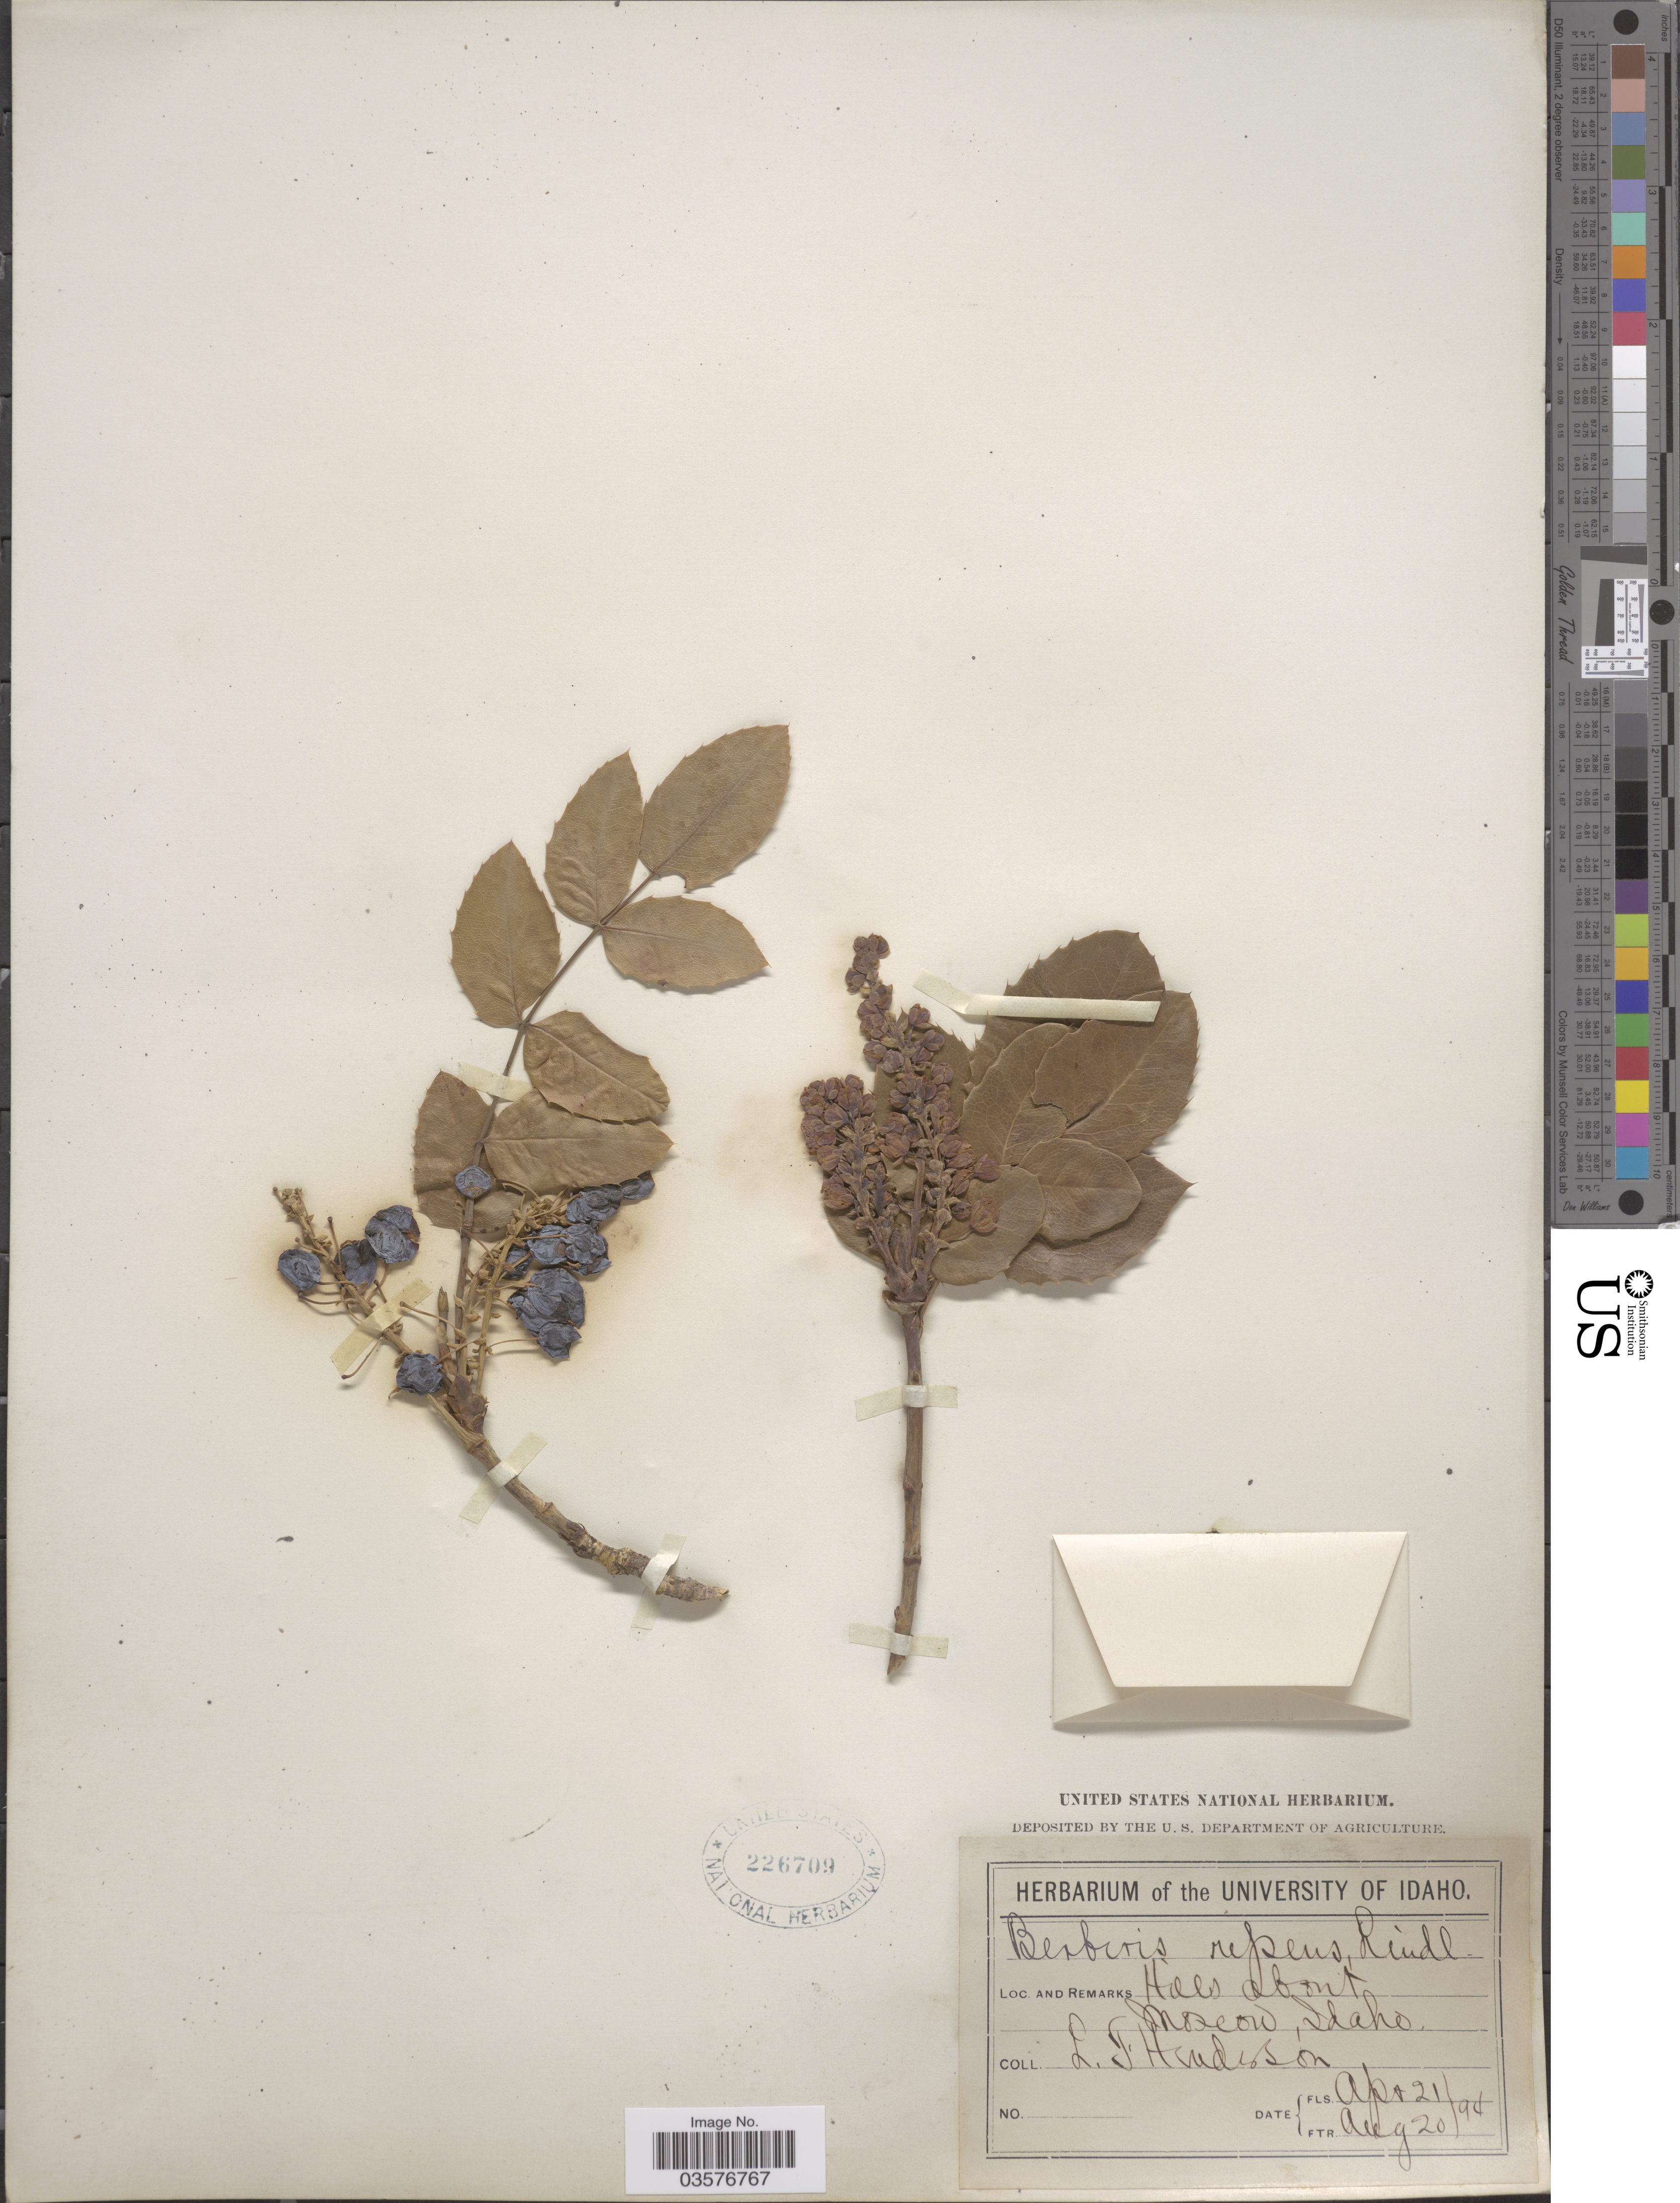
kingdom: Plantae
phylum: Tracheophyta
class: Magnoliopsida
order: Ranunculales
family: Berberidaceae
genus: Mahonia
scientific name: Mahonia repens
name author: (Lindl.) G. Don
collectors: L. Henderson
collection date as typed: Transcribed d/m/y: 21/4/94 to 20/8/94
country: United States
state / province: Idaho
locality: Hills about Moscow.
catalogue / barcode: US 226709